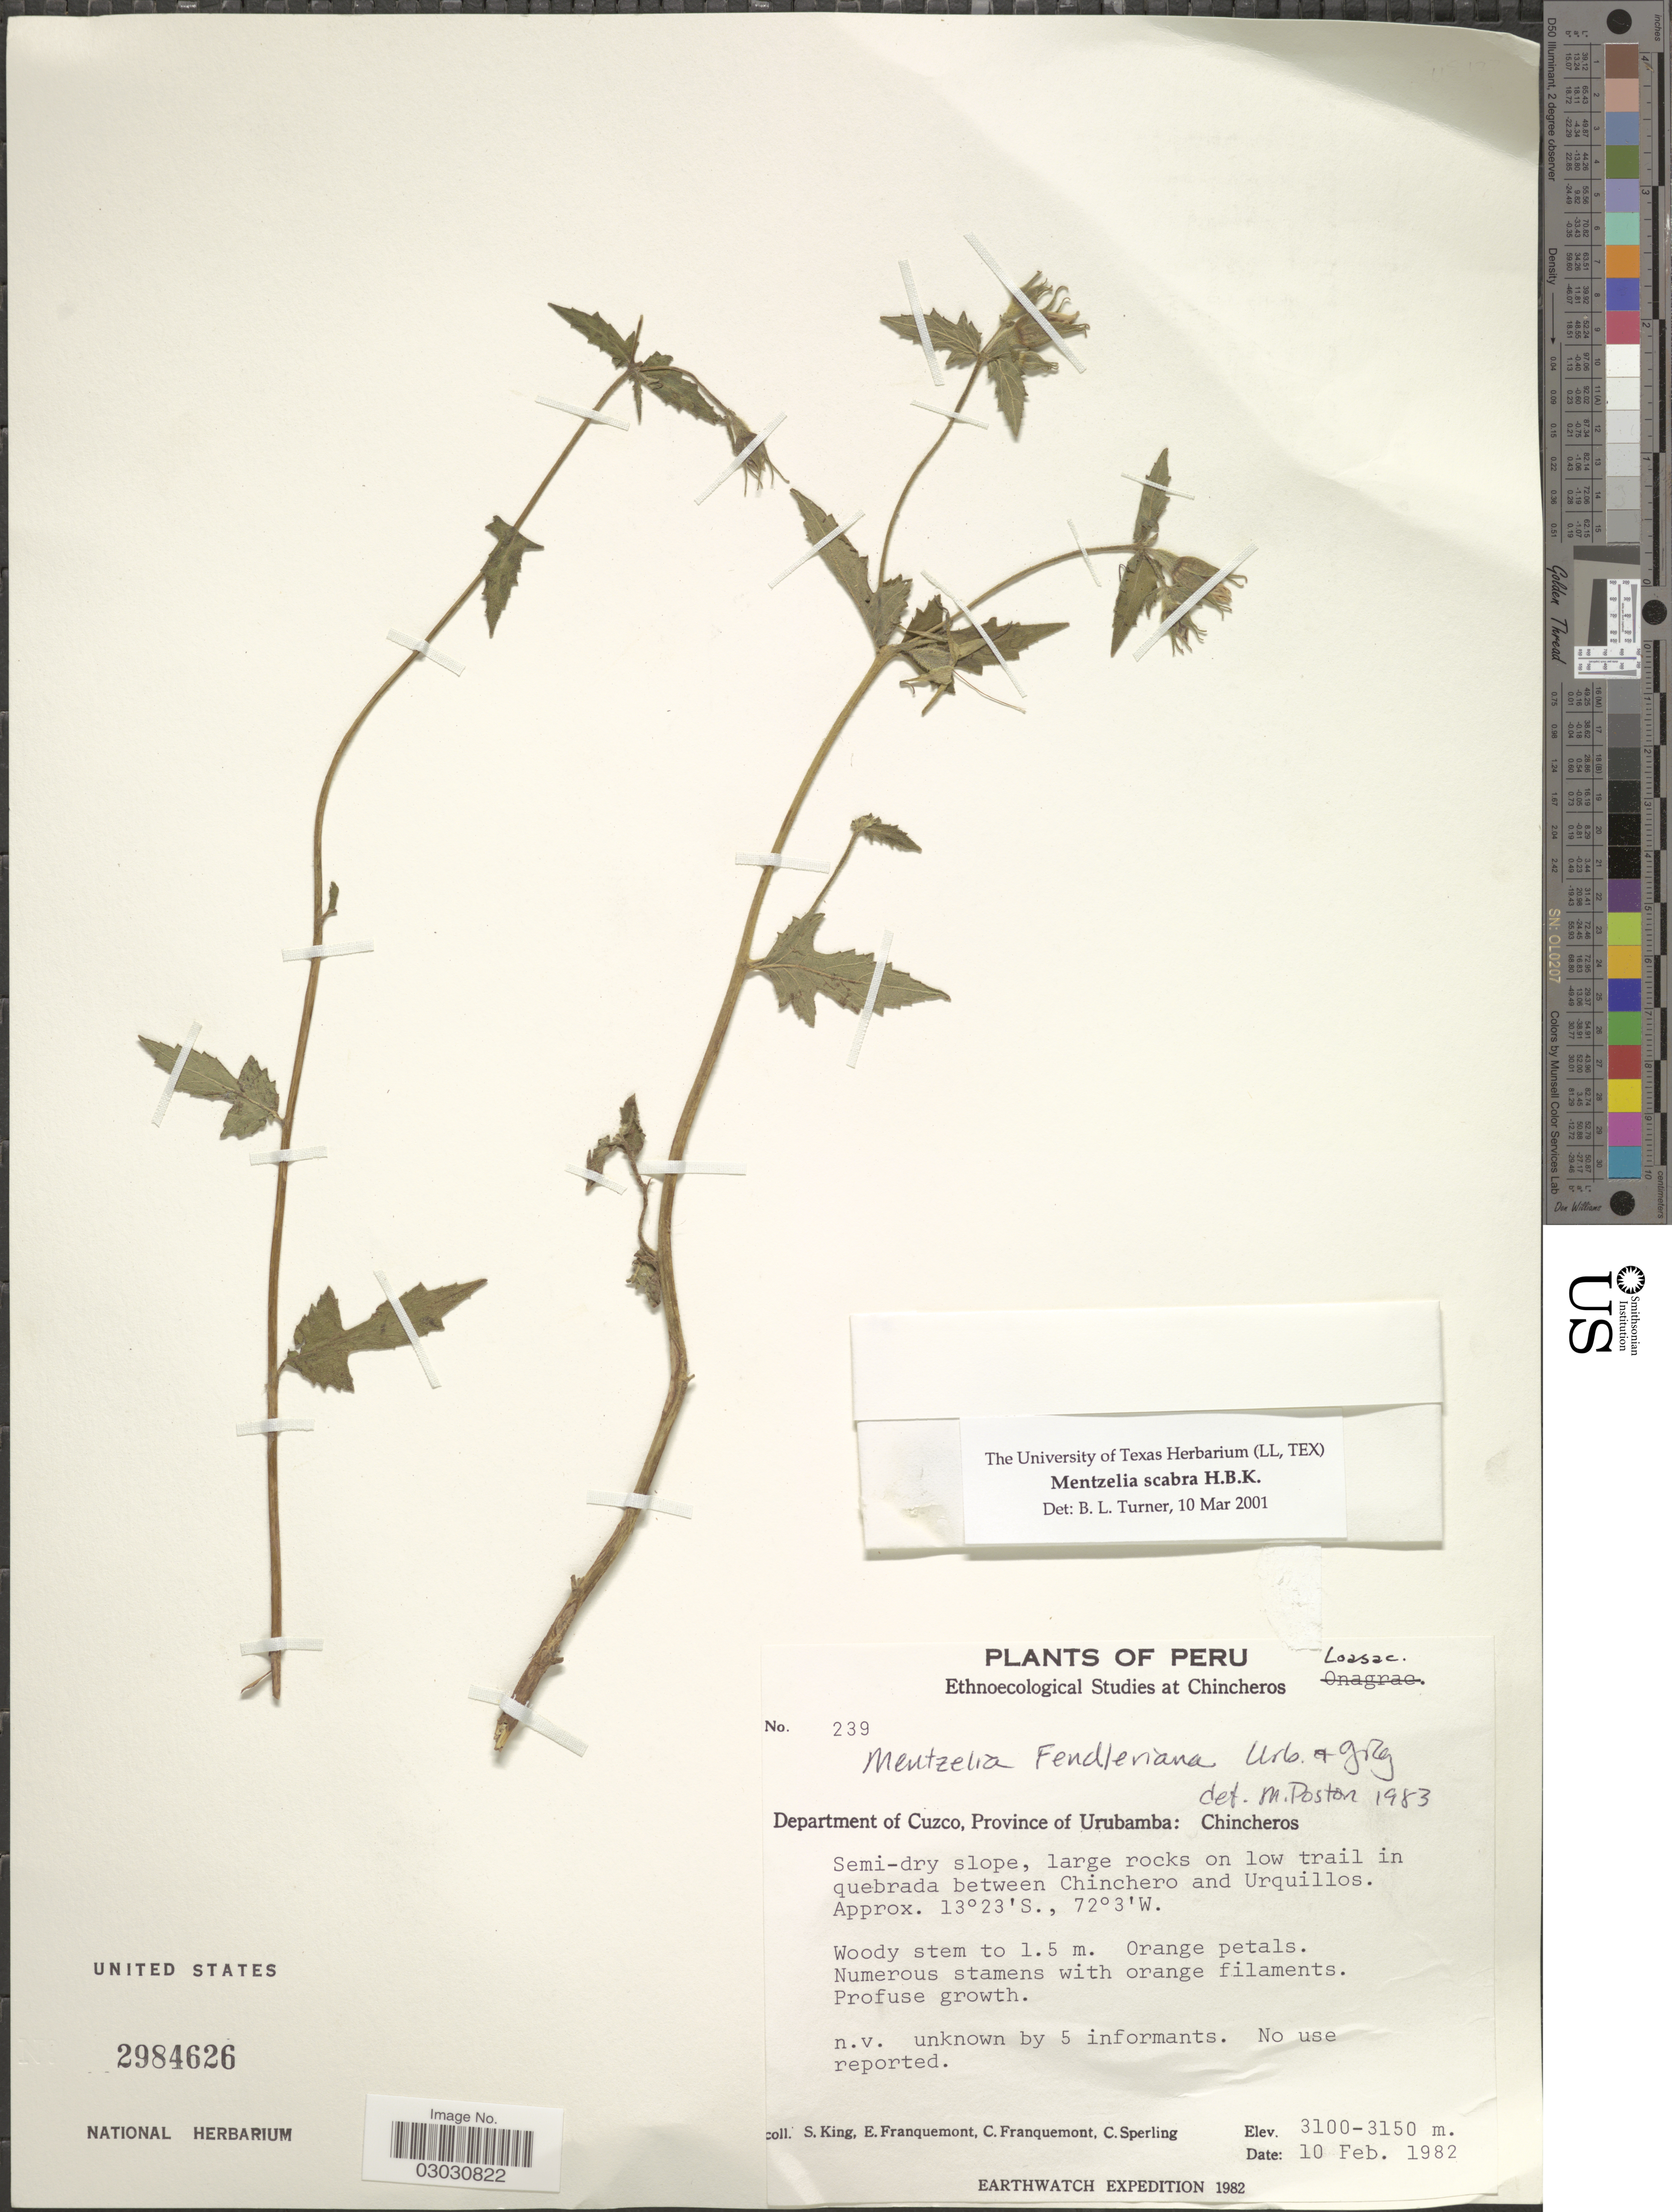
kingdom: Plantae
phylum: Tracheophyta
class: Magnoliopsida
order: Cornales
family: Loasaceae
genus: Mentzelia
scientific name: Mentzelia scabra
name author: Kunth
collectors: S. King, E. Franquemont, C. Franquemont & C. Sperling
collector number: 239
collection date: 1982-02-10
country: Peru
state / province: Cusco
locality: Department of Cuzco, Province of Urubamba: Chincheros. Low trail in quebrada between Chinchero and Urquillos.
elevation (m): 3100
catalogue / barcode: US 2984626